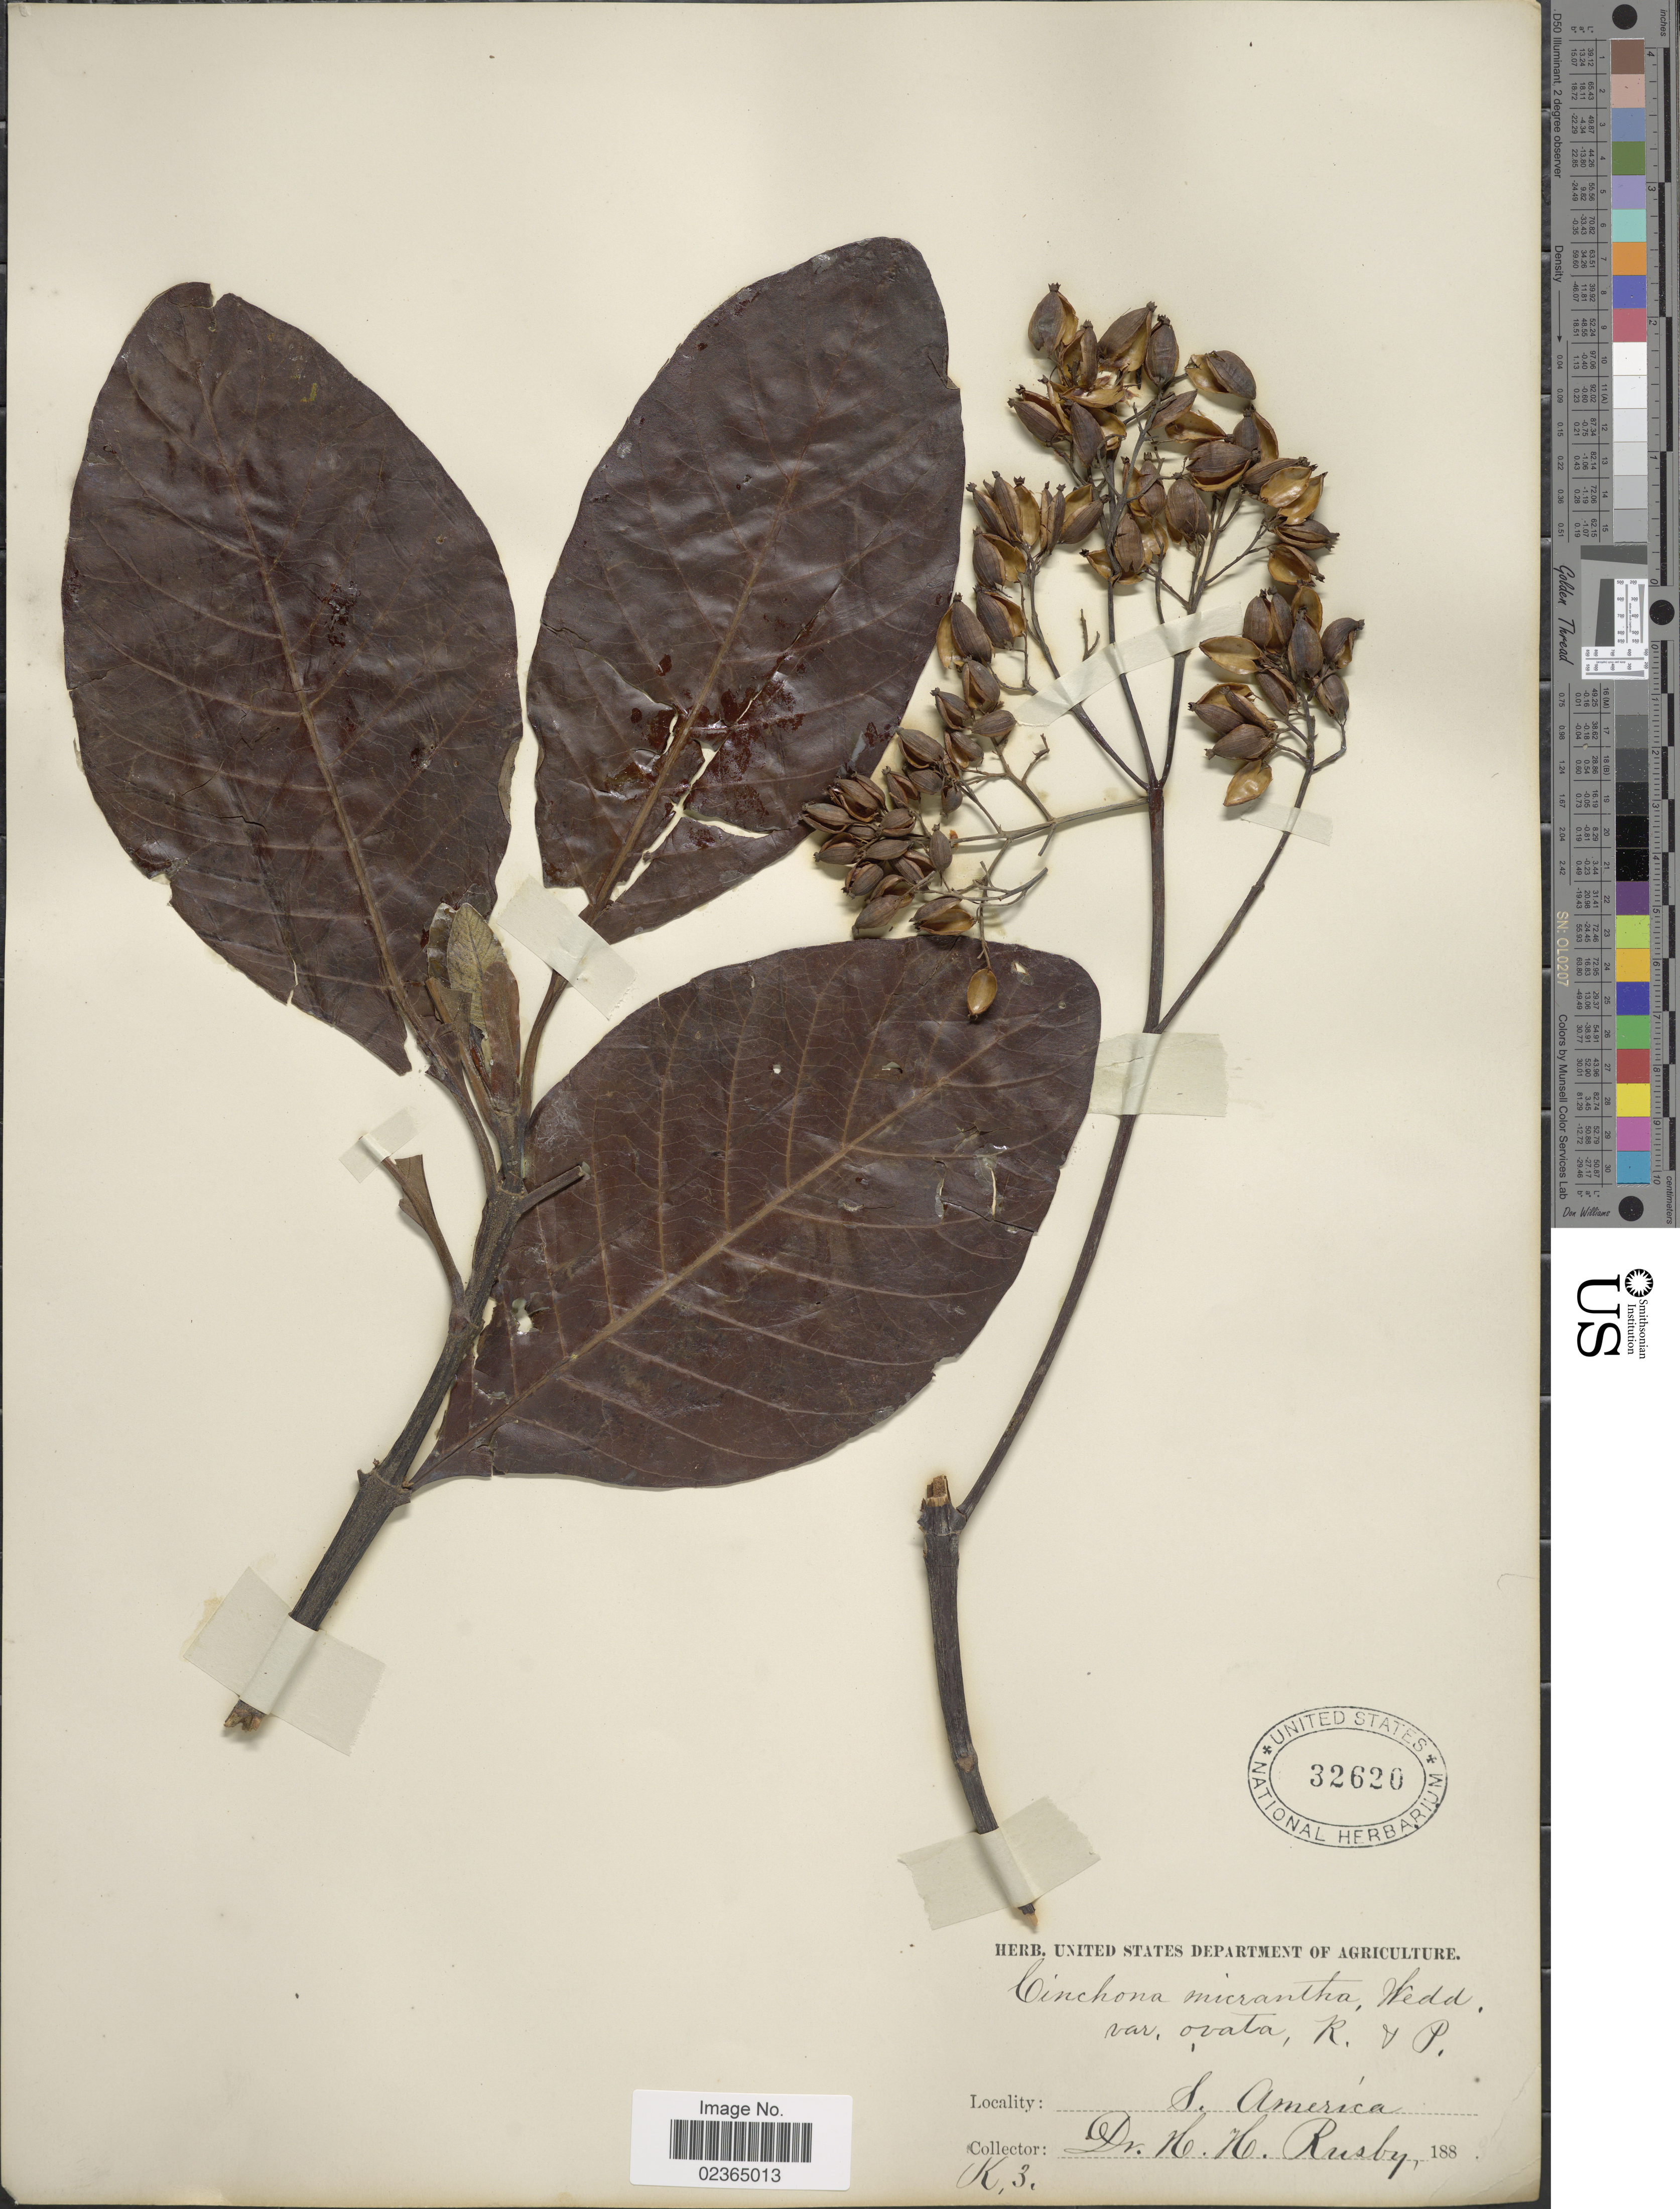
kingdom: Plantae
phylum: Tracheophyta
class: Magnoliopsida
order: Gentianales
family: Rubiaceae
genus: Cinchona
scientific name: Cinchona pubescens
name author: Vahl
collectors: H. H. Rusby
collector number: K, 3.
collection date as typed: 188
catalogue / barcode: US 32620